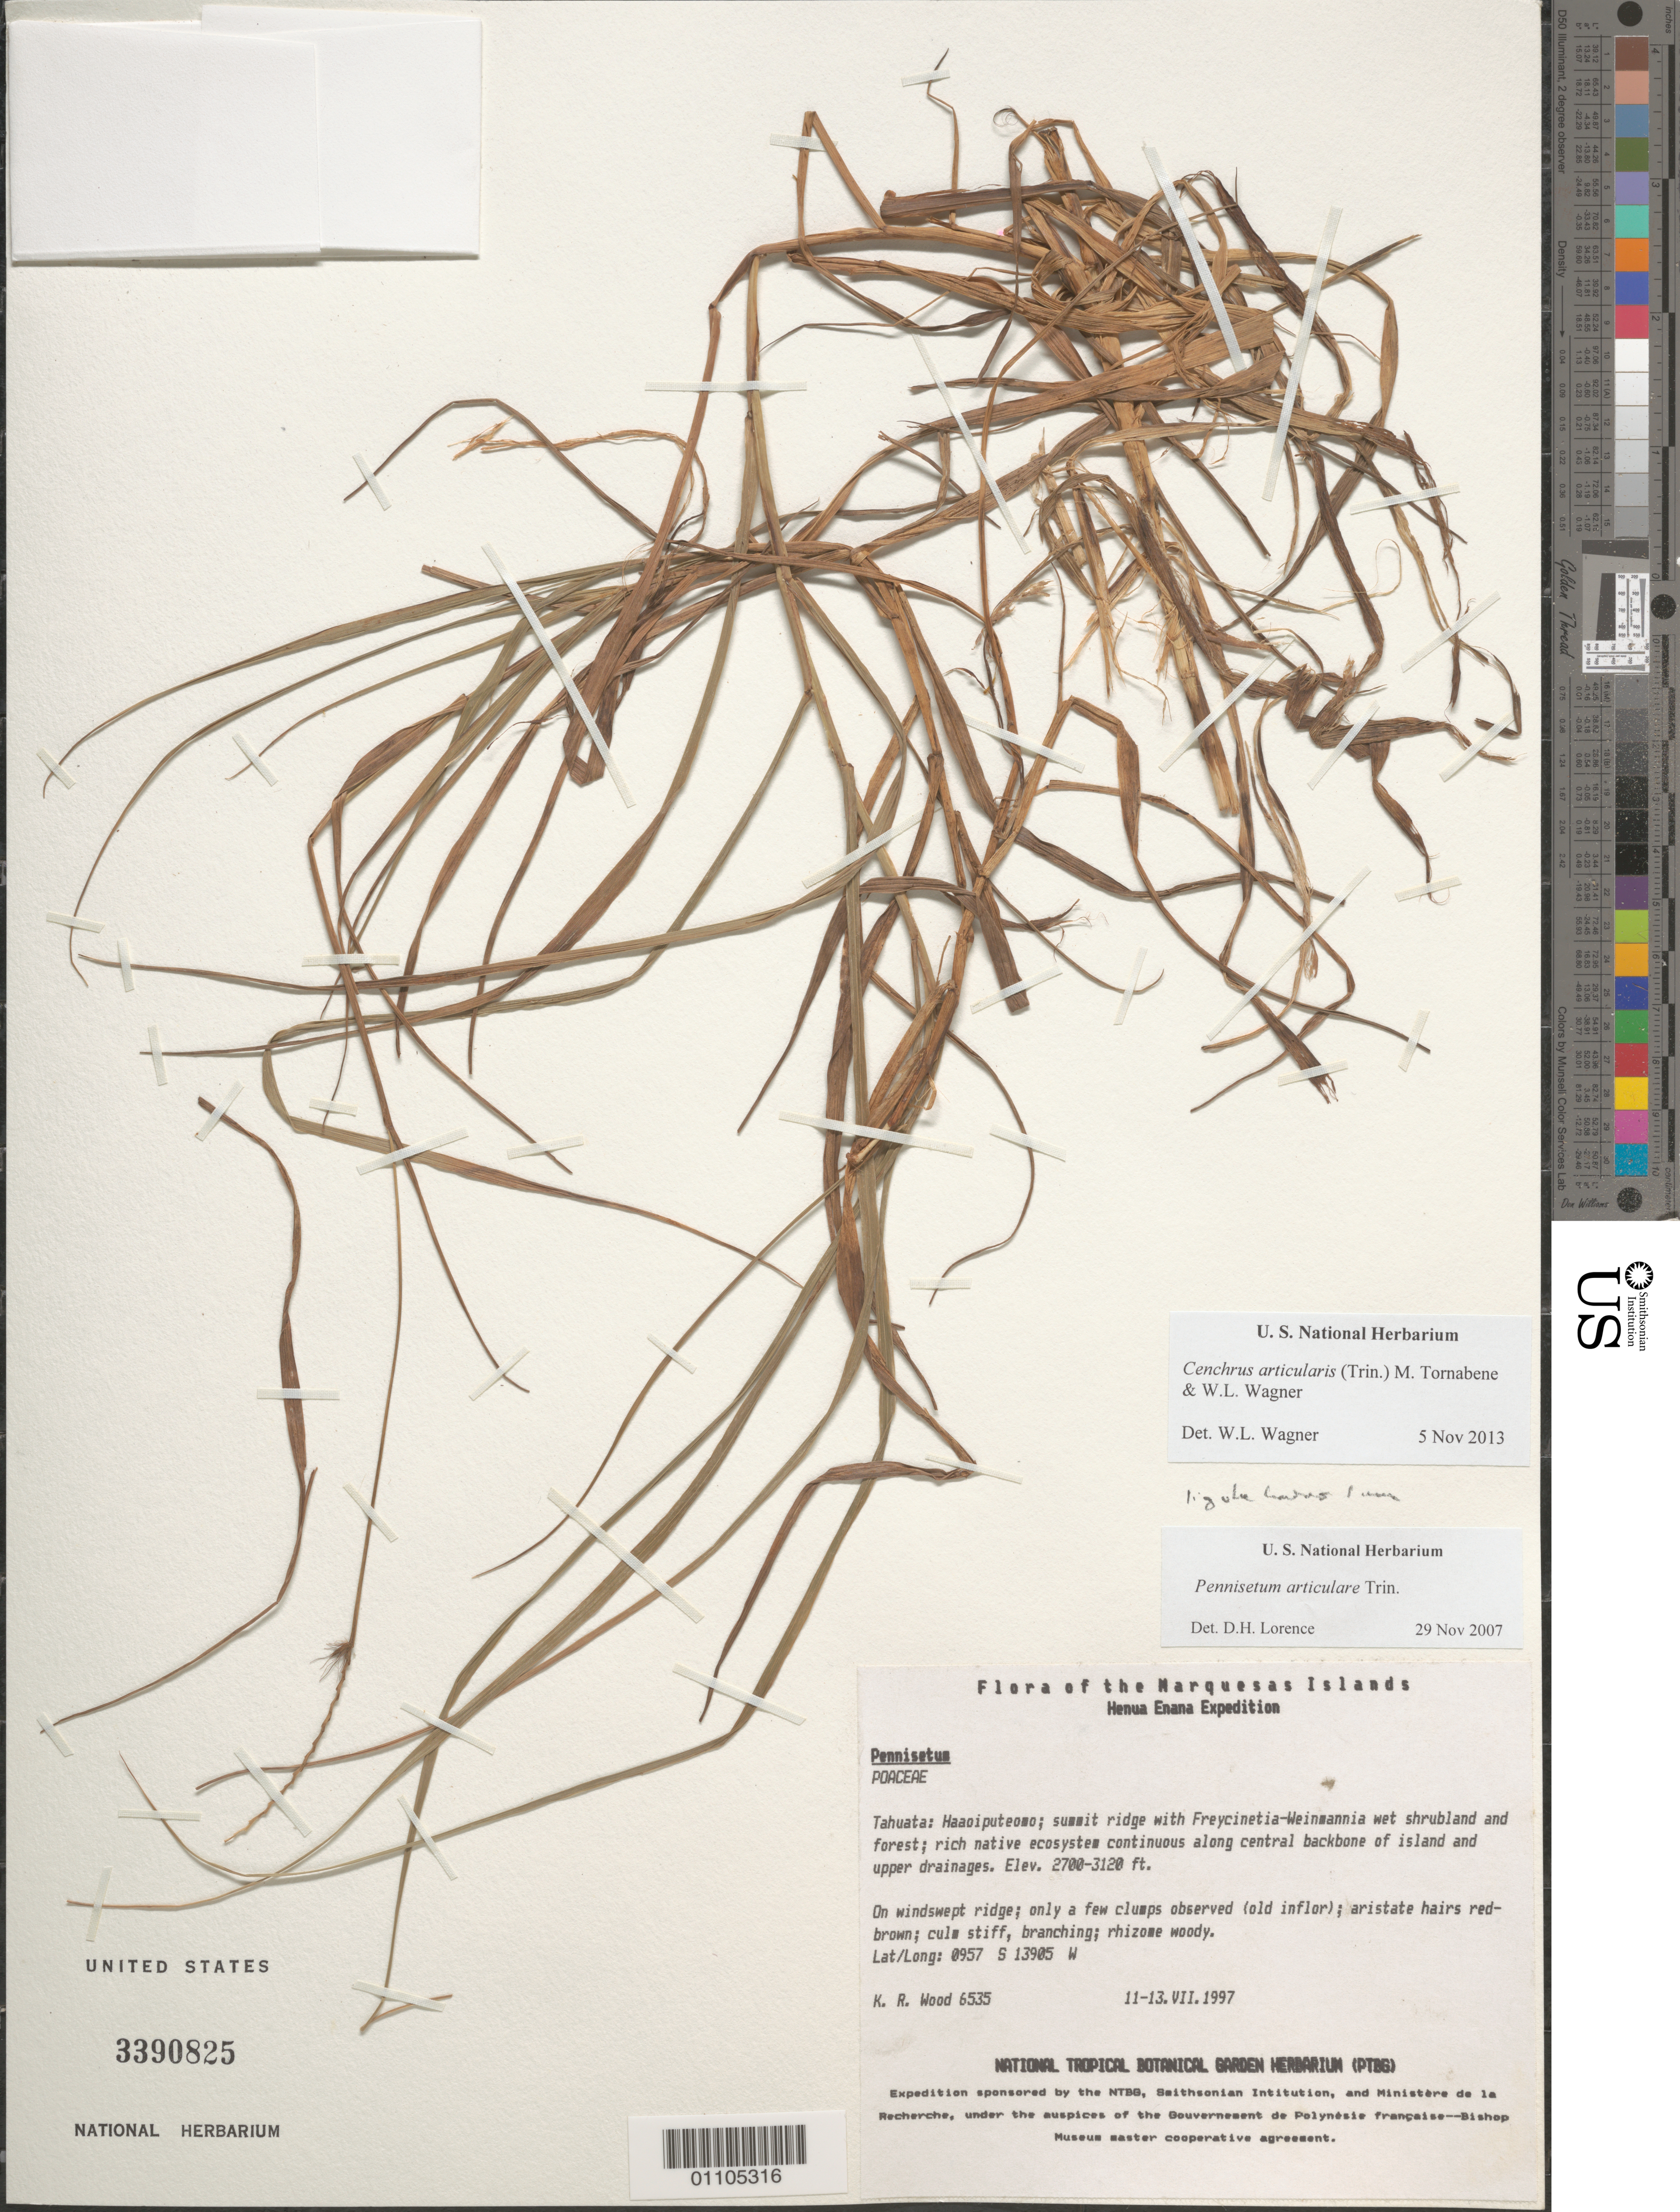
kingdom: Plantae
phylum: Tracheophyta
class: Liliopsida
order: Poales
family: Poaceae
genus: Cenchrus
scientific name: Cenchrus articularis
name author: (Trin.) M.W. Tornab. & W.L. Wagner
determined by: Lorence, David H., (PTBG), National Tropical Botanical Garden (UNITED STATES)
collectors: K. R. Wood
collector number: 6535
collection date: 1997-07-11/1997-07-13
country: French Polynesia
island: Tahuata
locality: Haaoiputeomo, summit ridge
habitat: On windswept ridge, In Freycinetia-Weinmannia wet shrub and forest, rich native ecosystem, continuous along backbone of island and upper drainages.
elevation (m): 823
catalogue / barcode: US 3390825